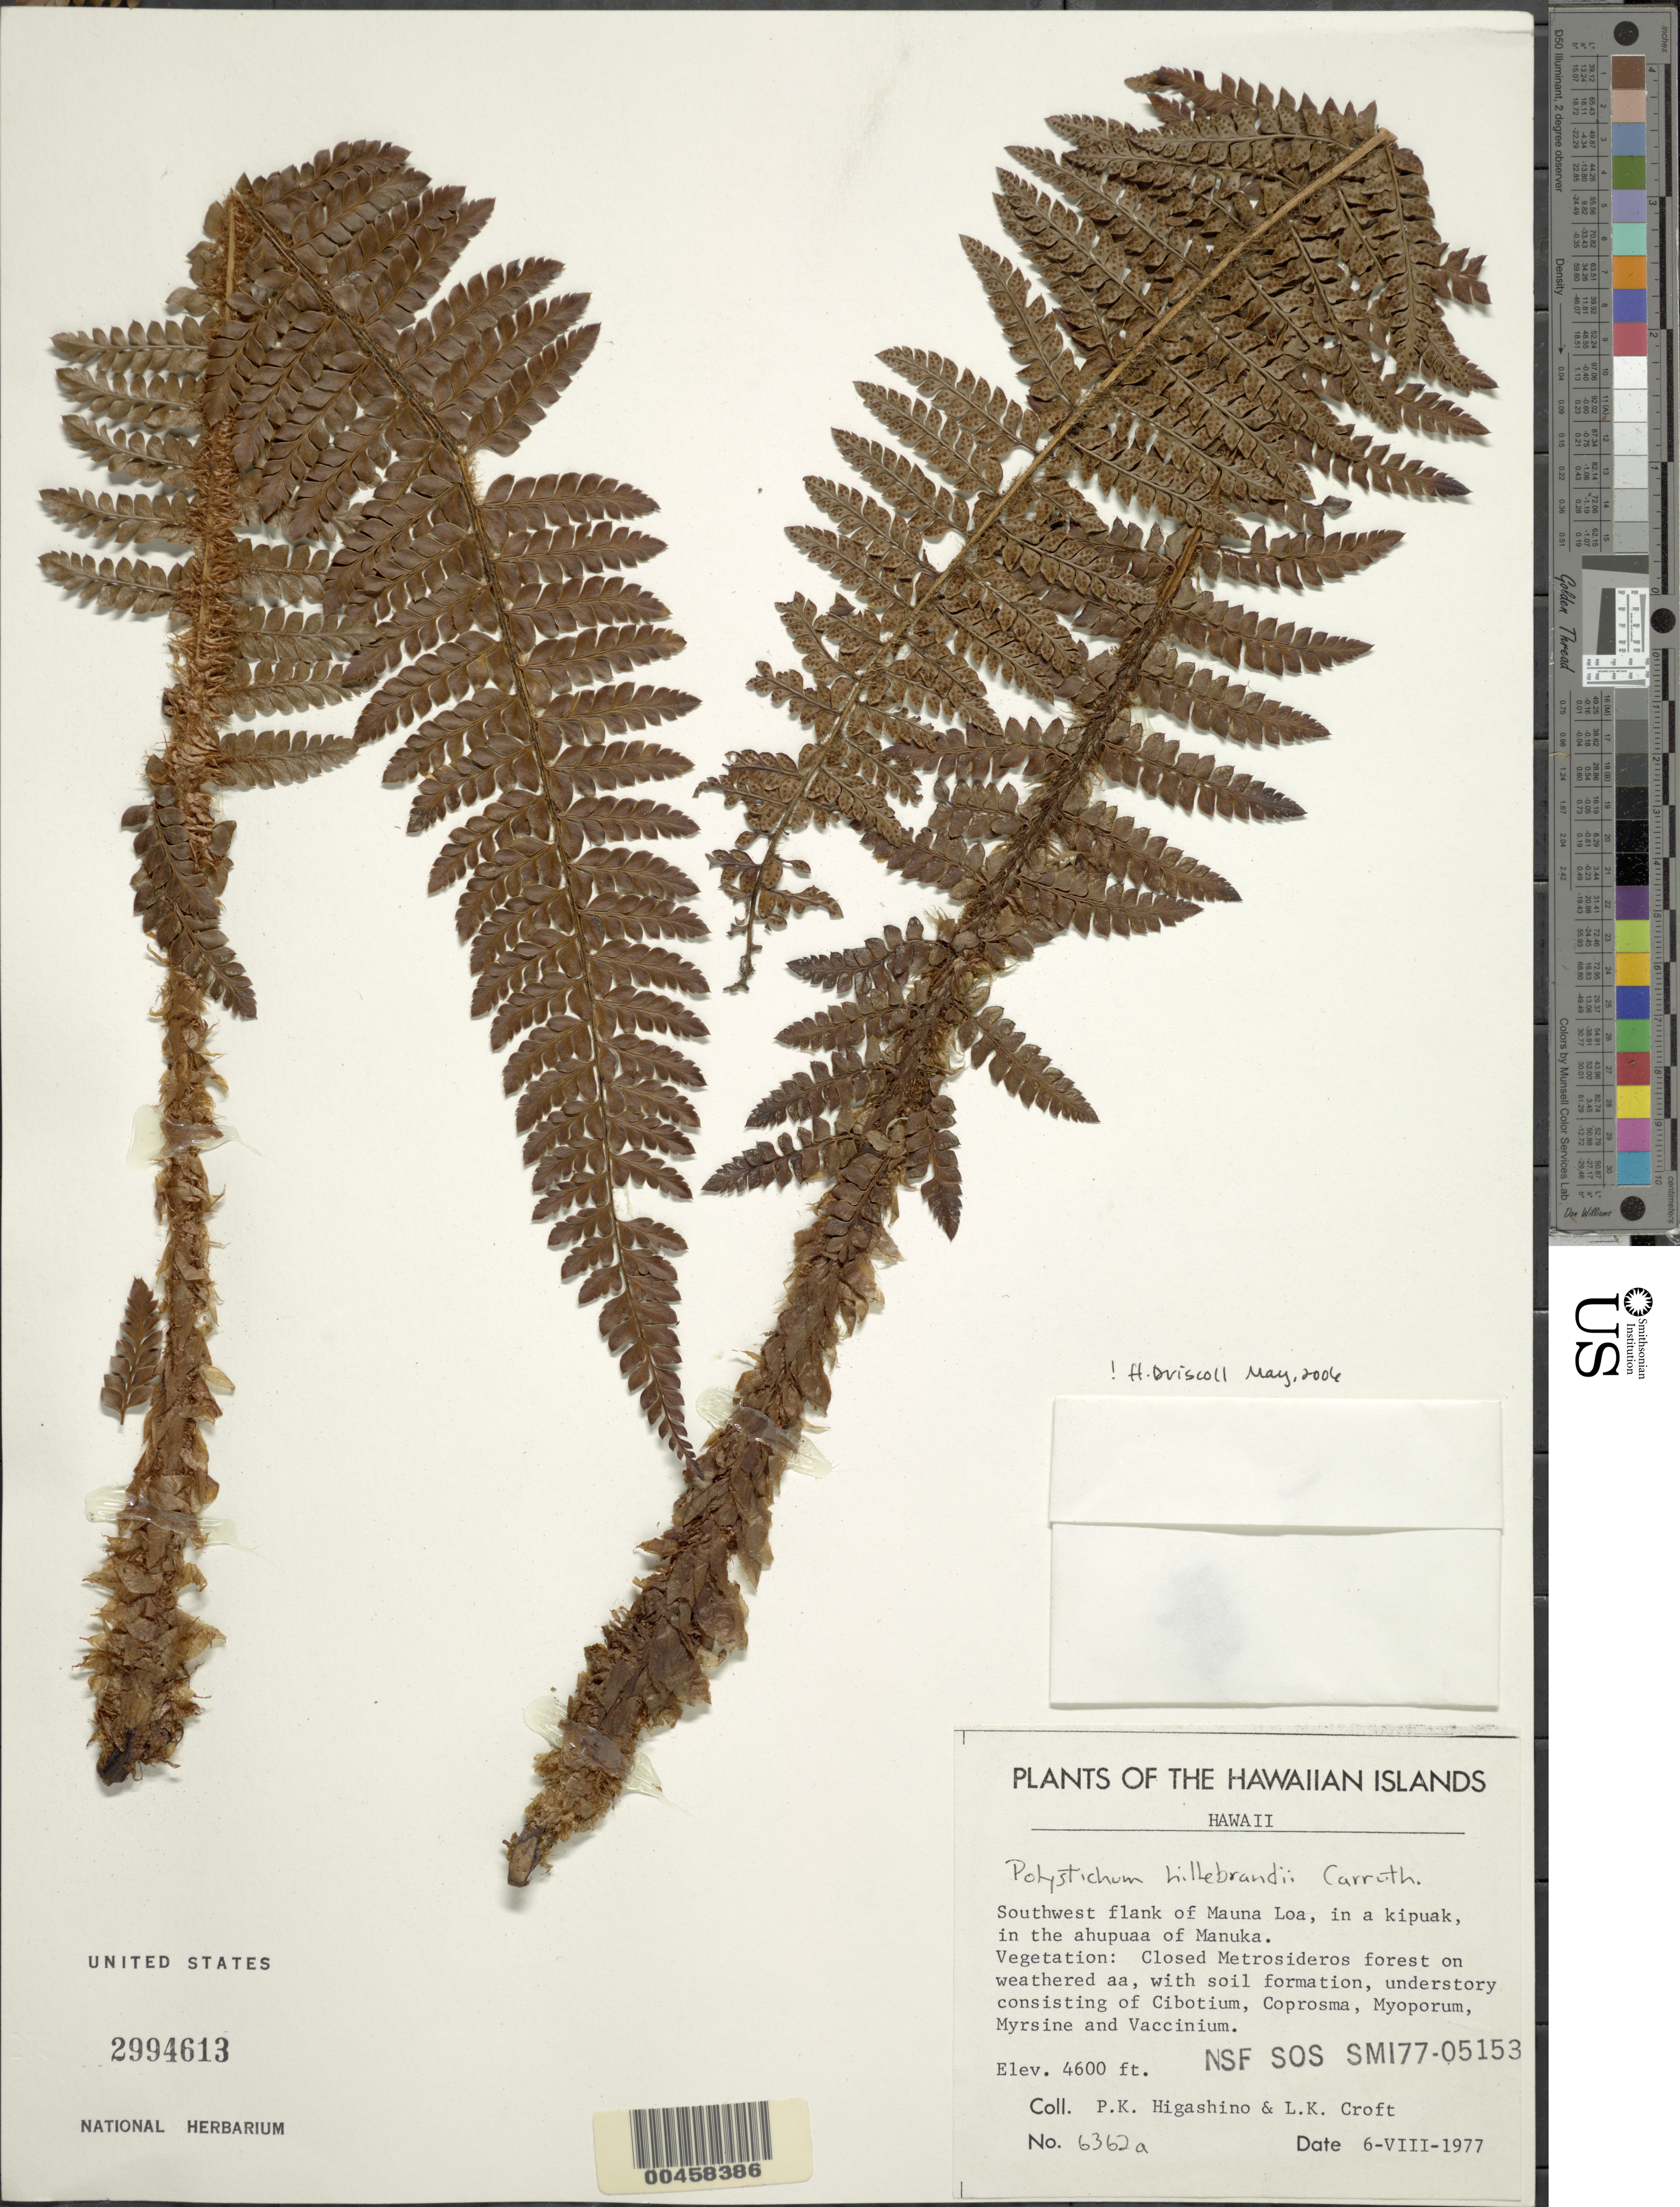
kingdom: Plantae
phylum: Tracheophyta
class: Polypodiopsida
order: Polypodiales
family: Dryopteridaceae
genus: Polystichum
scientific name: Polystichum hillebrandii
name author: Carruth.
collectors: P. Higashino & L. Croft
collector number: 6362a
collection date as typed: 6 Aug 1977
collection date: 1977-08-06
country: United States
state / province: Hawaii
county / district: Hawaii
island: Hawaii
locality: Southwest flank of Mauna Loa, in a kipuak, in the ahupuaa of Manuka.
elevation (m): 1402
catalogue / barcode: US 2994613